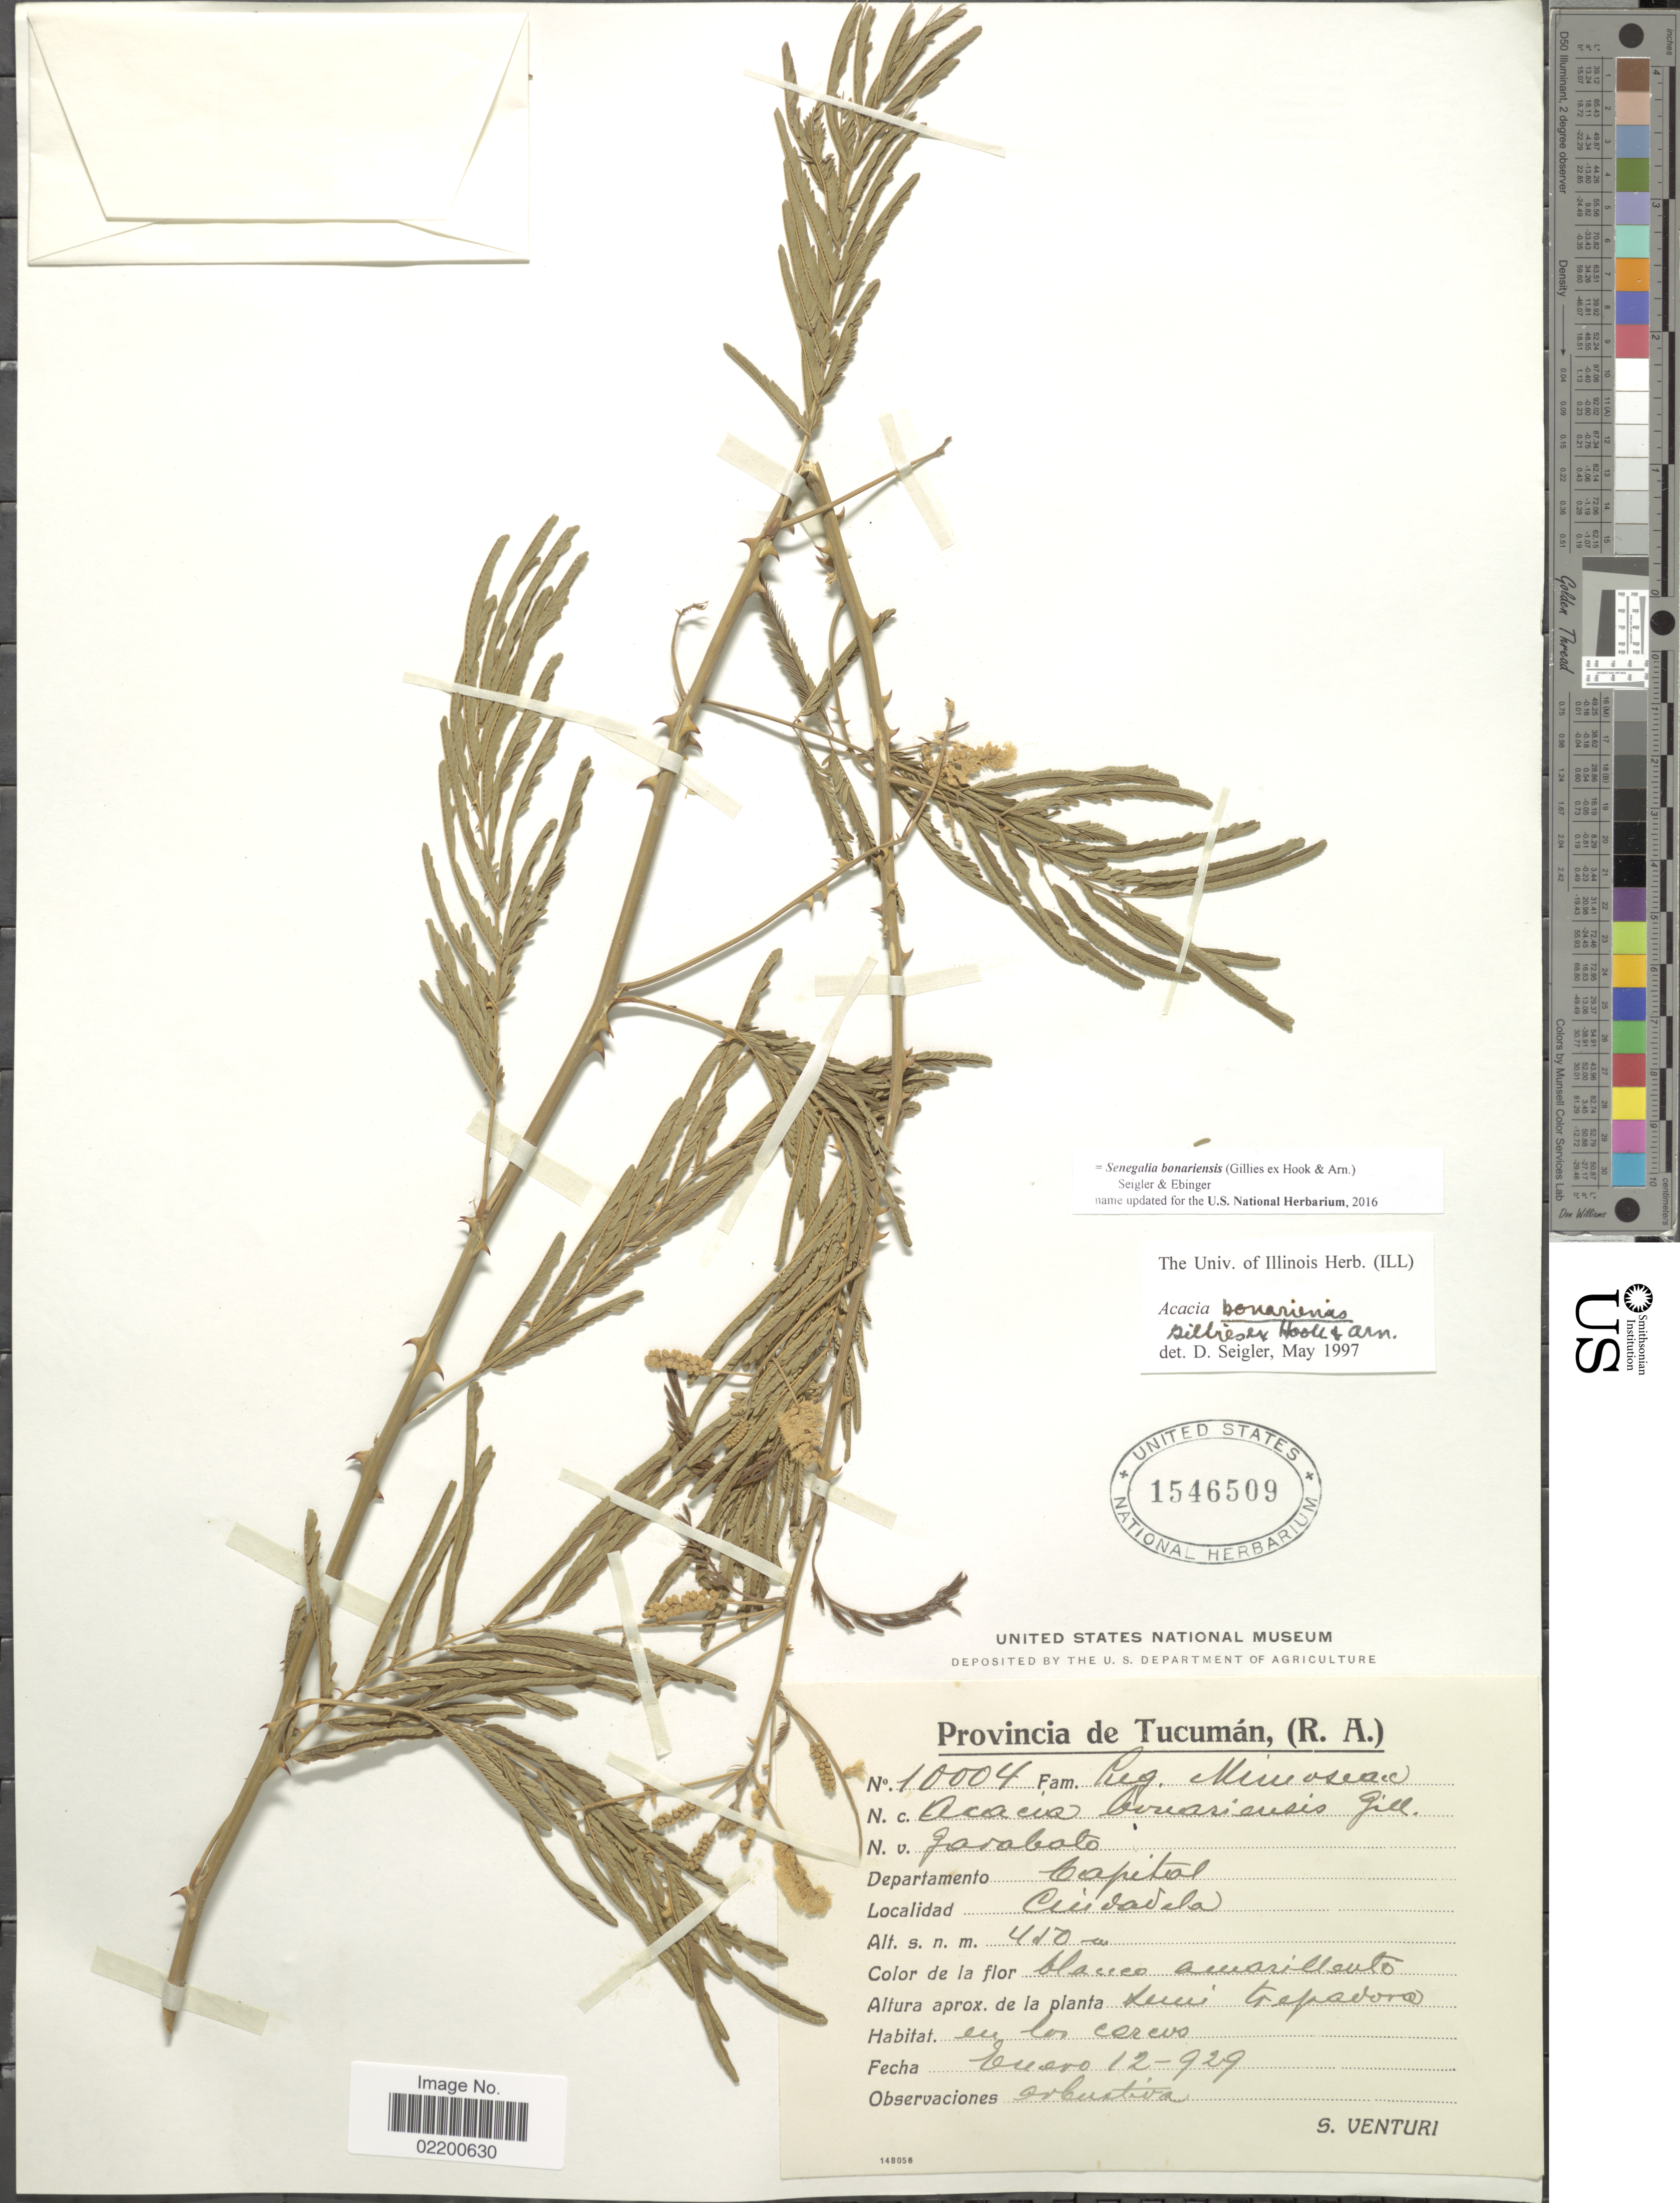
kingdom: Plantae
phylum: Tracheophyta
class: Magnoliopsida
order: Fabales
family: Fabaceae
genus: Senegalia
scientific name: Senegalia bonariensis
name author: (Gillies ex Hook. & Arn.) Seigler & Ebinger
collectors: S. Venturi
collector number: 10004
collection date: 1929-01-12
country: Argentina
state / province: Tucuman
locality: Provincia de Tucuman (R.A.), Departamento Capital, Ciudadela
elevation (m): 450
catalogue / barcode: US 1546509